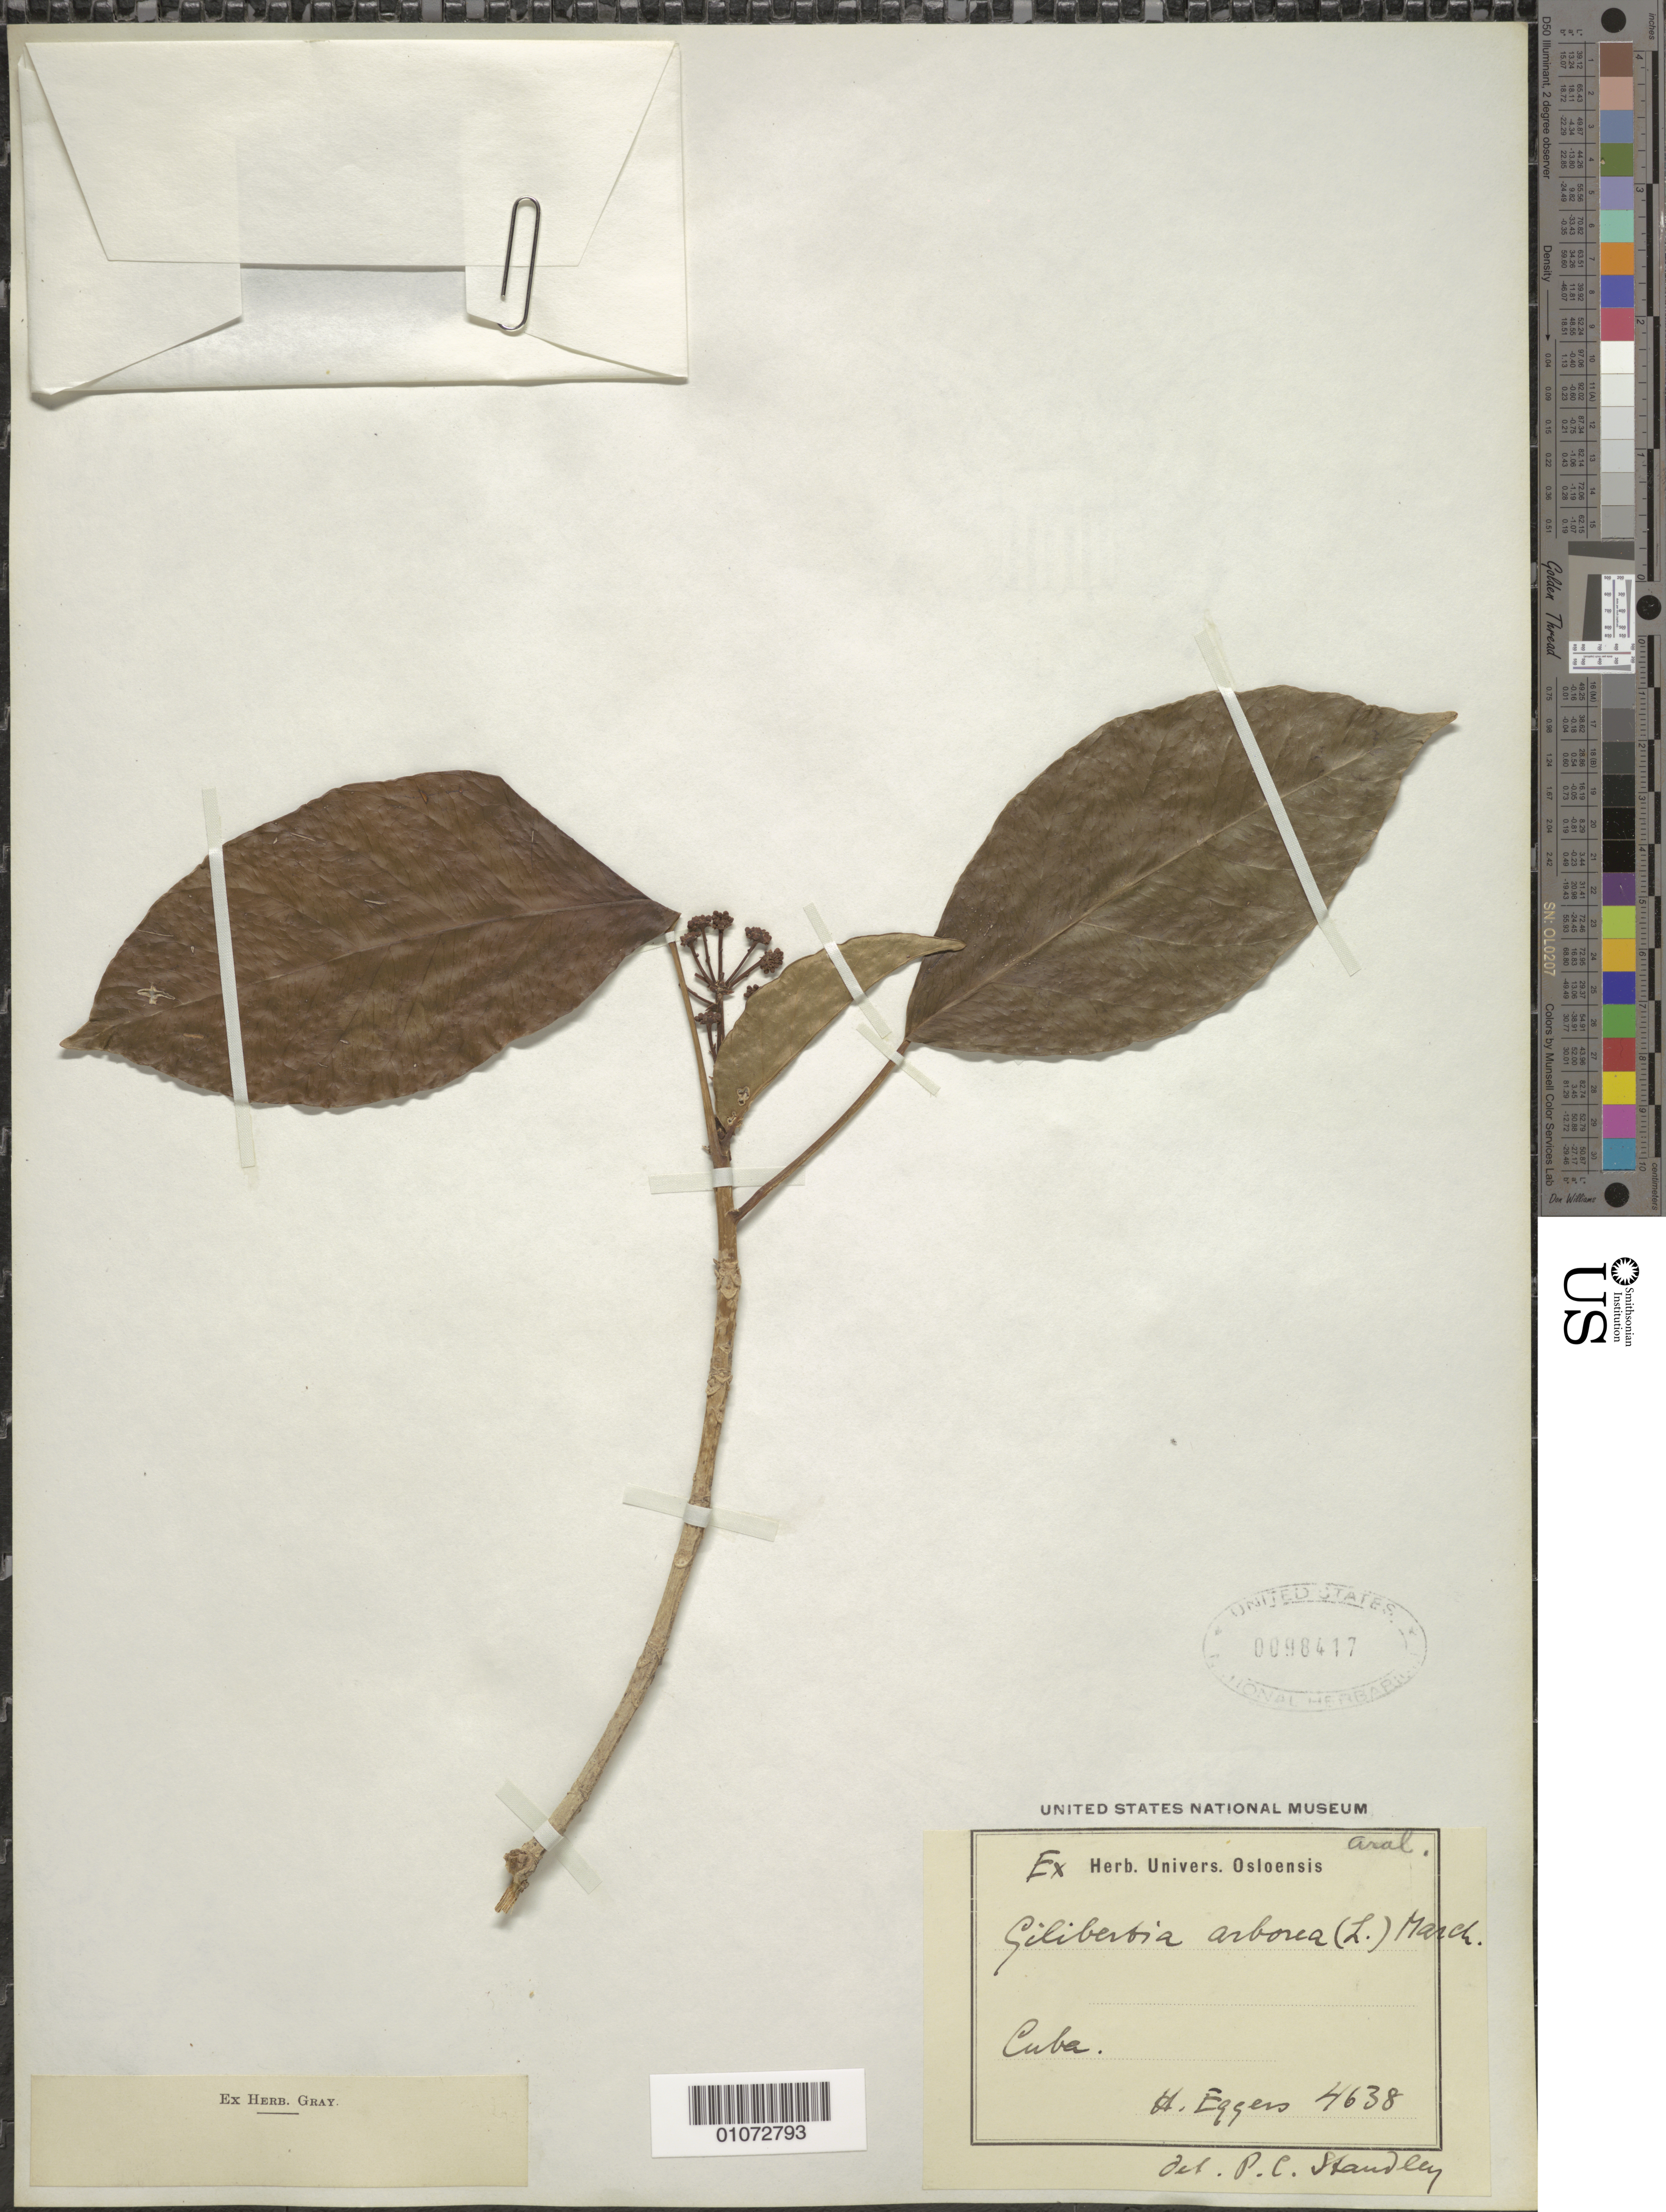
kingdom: Plantae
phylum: Tracheophyta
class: Magnoliopsida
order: Apiales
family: Araliaceae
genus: Dendropanax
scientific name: Dendropanax arboreus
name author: (L.) Decne. & Planch.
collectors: H. F. A. von Eggers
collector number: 4638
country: Cuba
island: Cuba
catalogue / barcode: US 98417